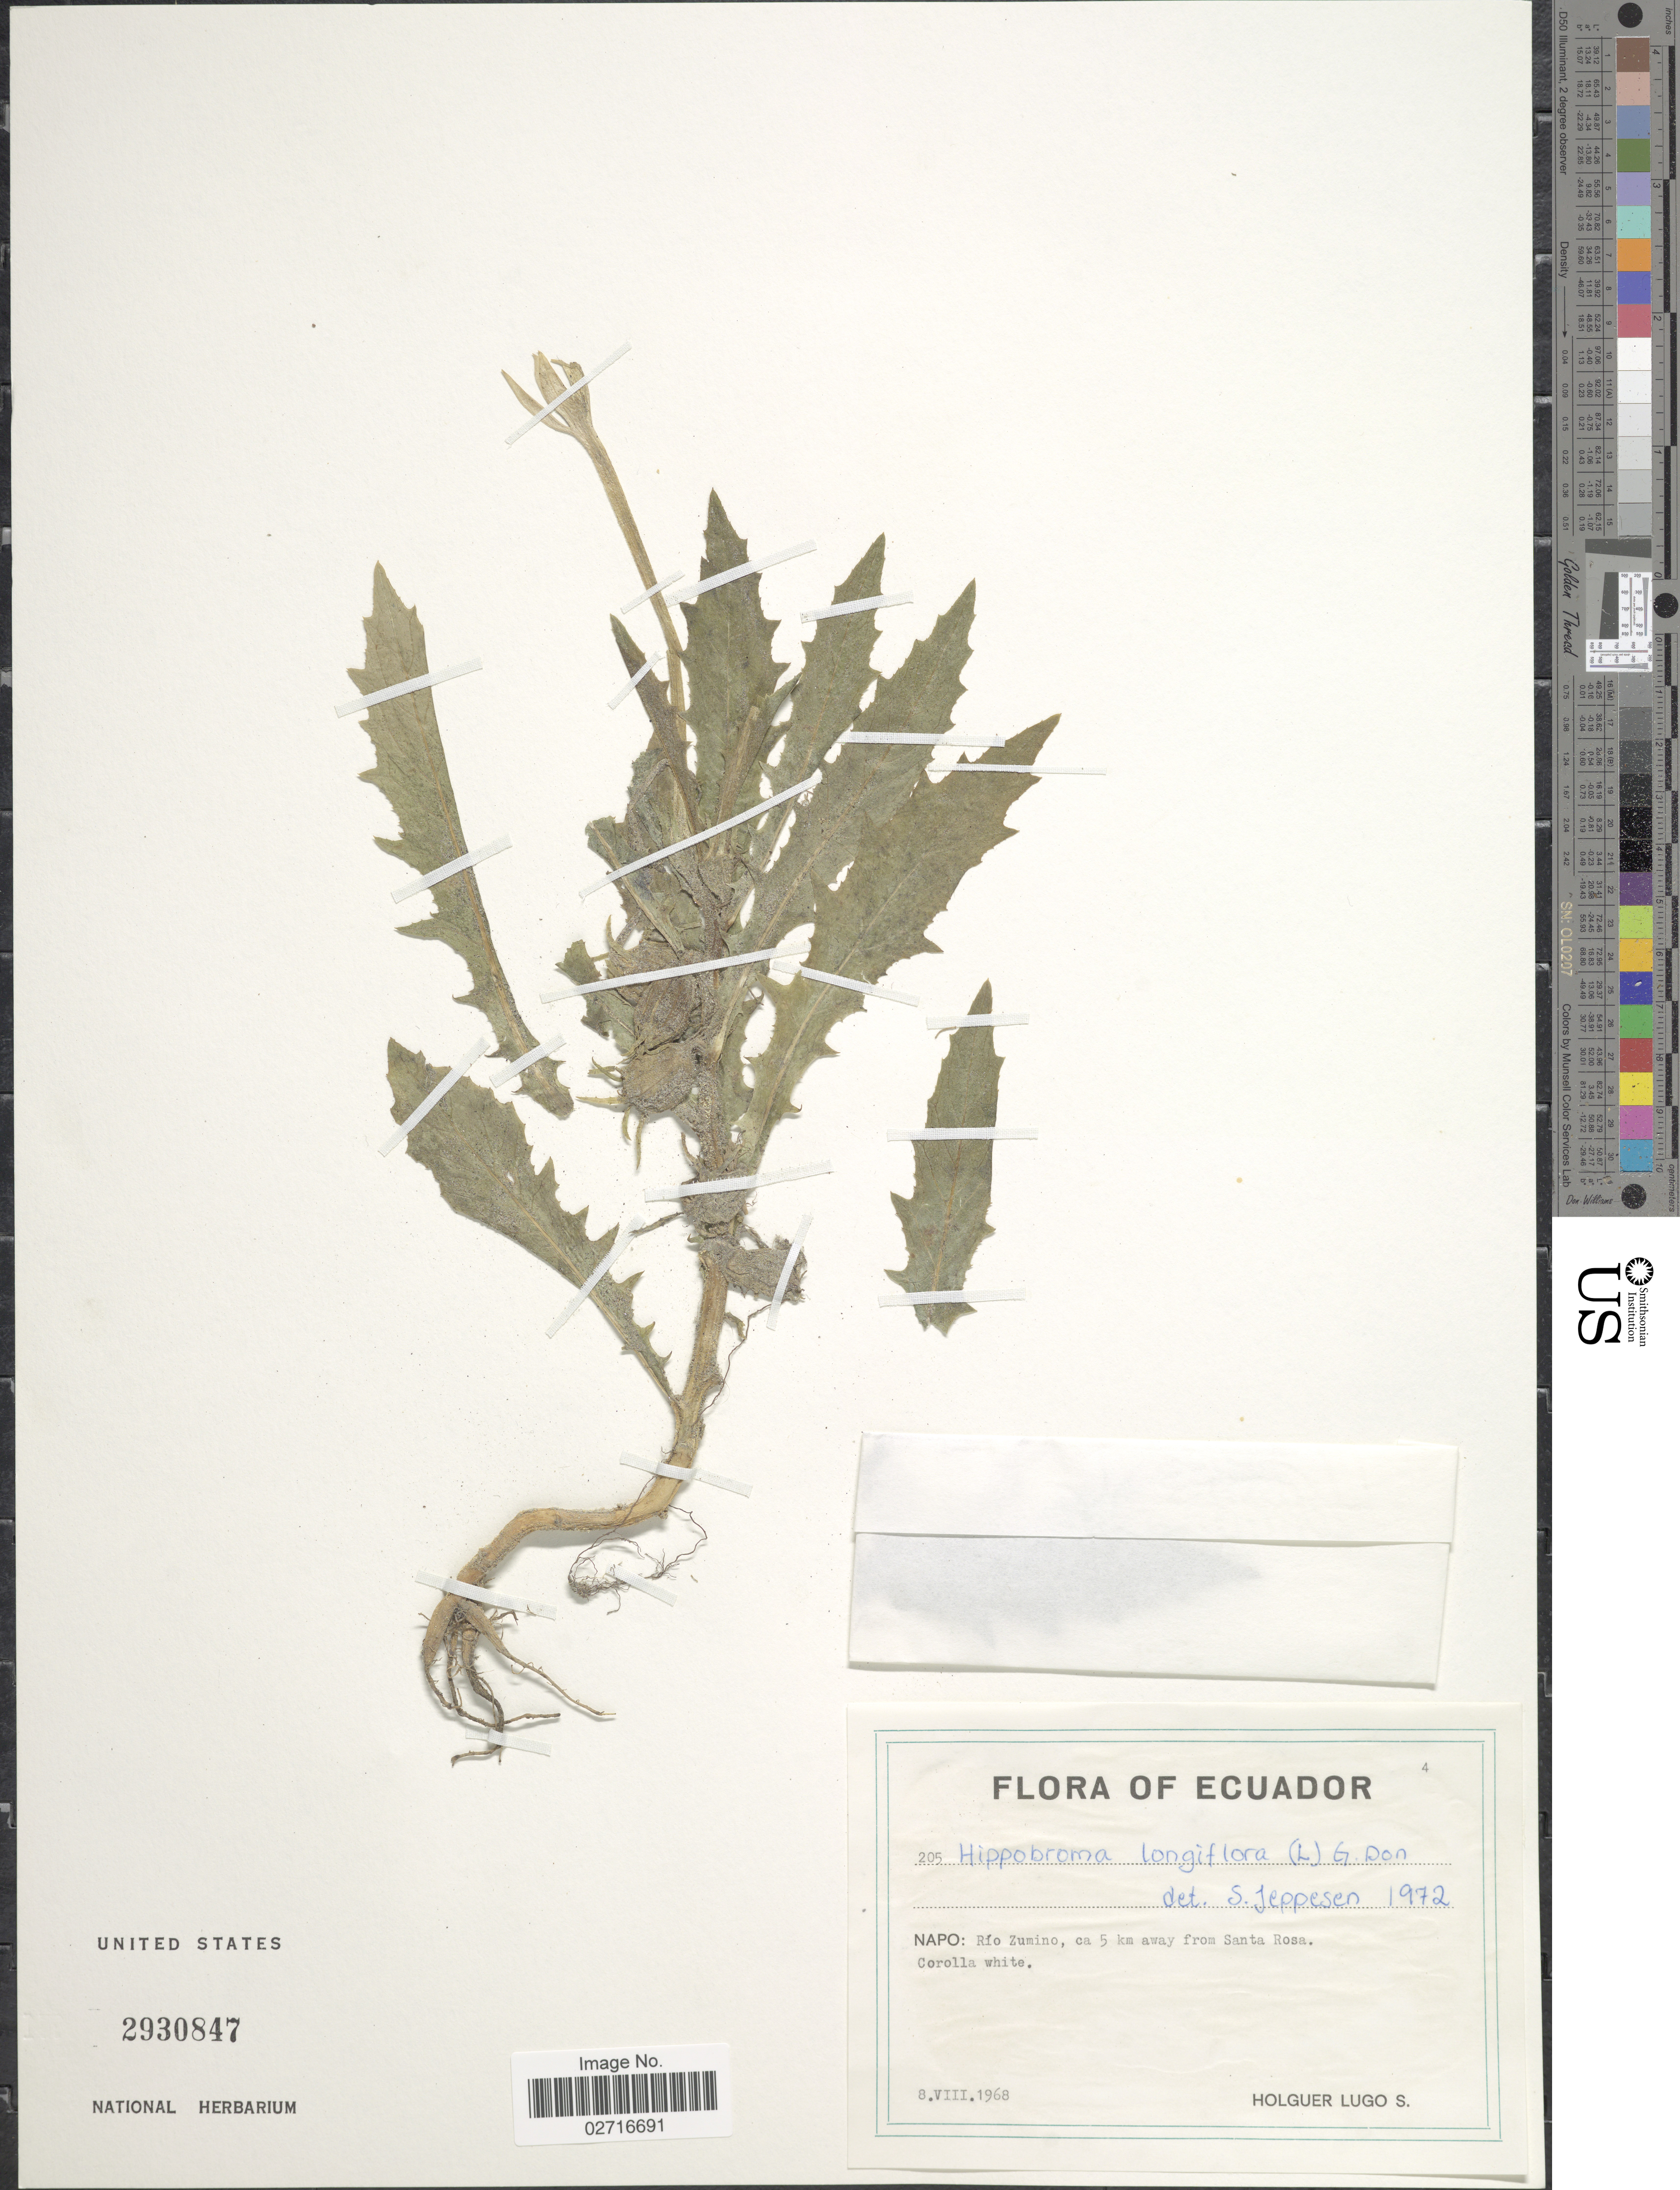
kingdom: Plantae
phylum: Tracheophyta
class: Magnoliopsida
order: Asterales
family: Campanulaceae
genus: Hippobroma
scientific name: Hippobroma longiflora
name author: (L.) G. Don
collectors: H. Lugo S.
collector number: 205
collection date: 1968-08-08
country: Ecuador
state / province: Napo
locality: Rio Zumino, ca 5 km away from Santa Rosa.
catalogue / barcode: US 2930847